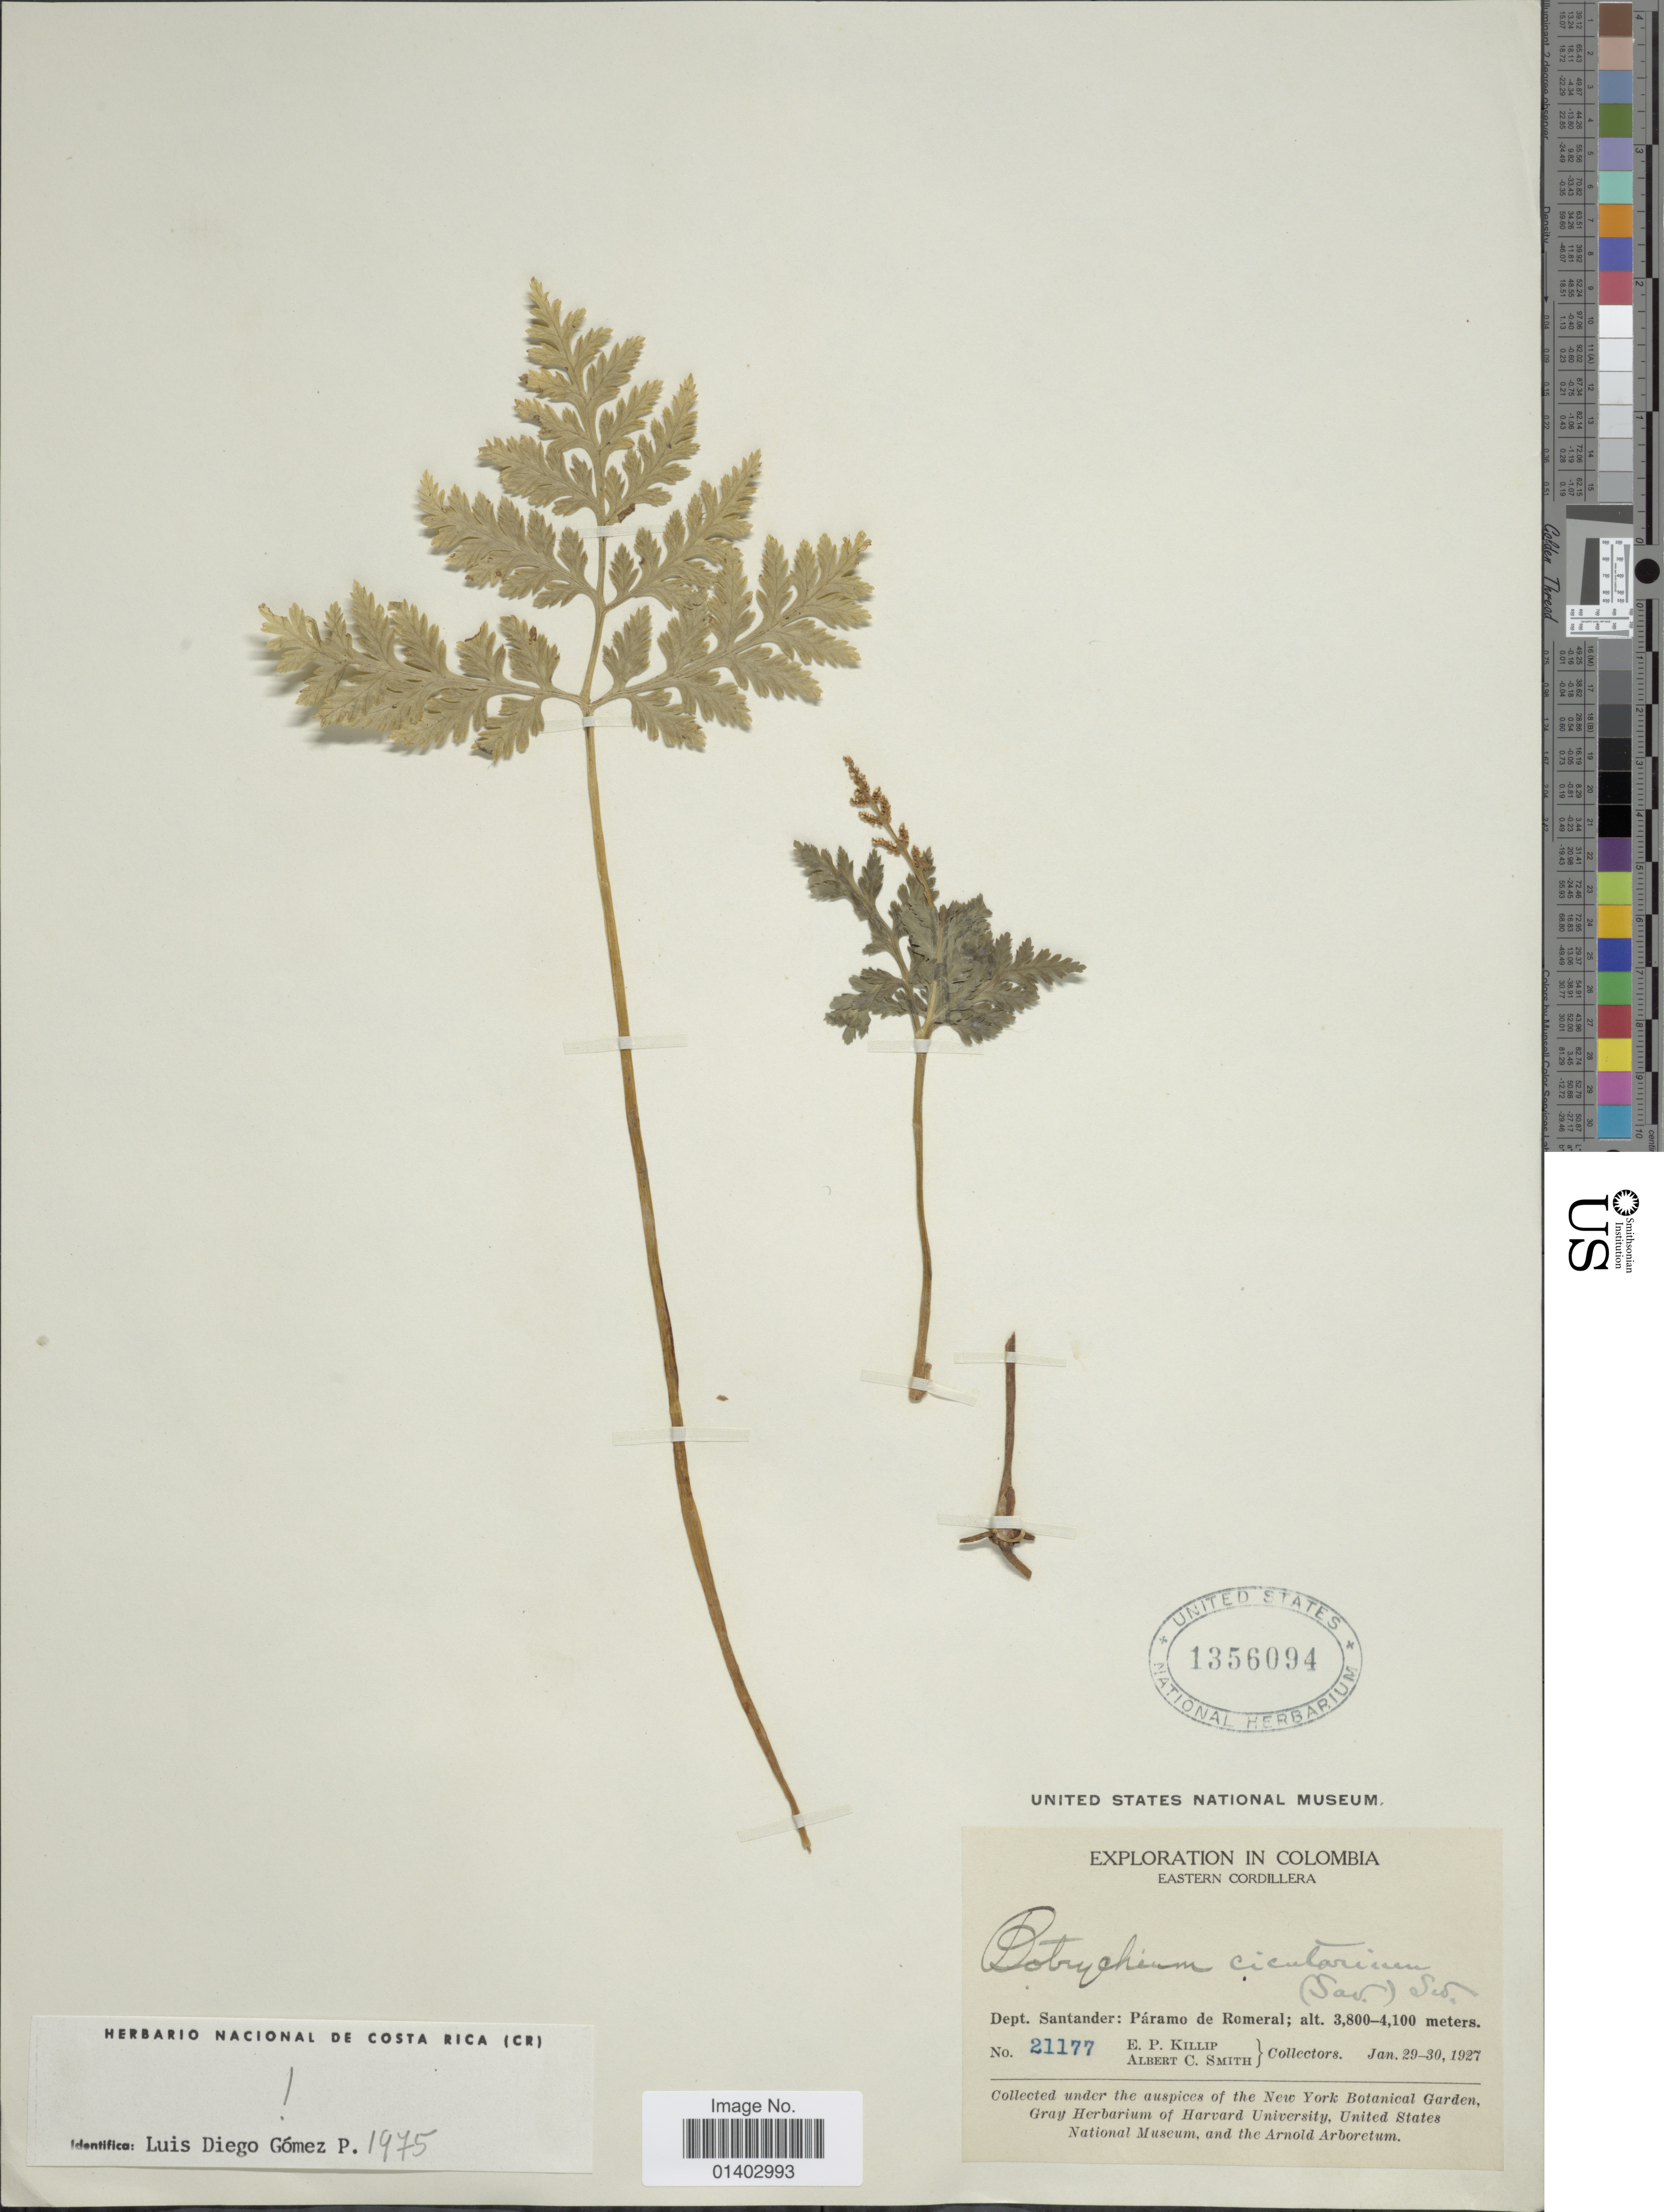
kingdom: Plantae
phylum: Tracheophyta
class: Polypodiopsida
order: Ophioglossales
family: Ophioglossaceae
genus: Botrychium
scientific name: Botrychium virginianum var. mexicanum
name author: Hook. & Grev.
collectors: E. P. Killip & A. C. Smith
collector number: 21177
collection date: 1927-01-29/1927-01-30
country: Colombia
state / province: Santander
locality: Párao de Romeral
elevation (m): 3800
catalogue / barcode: US 1356094